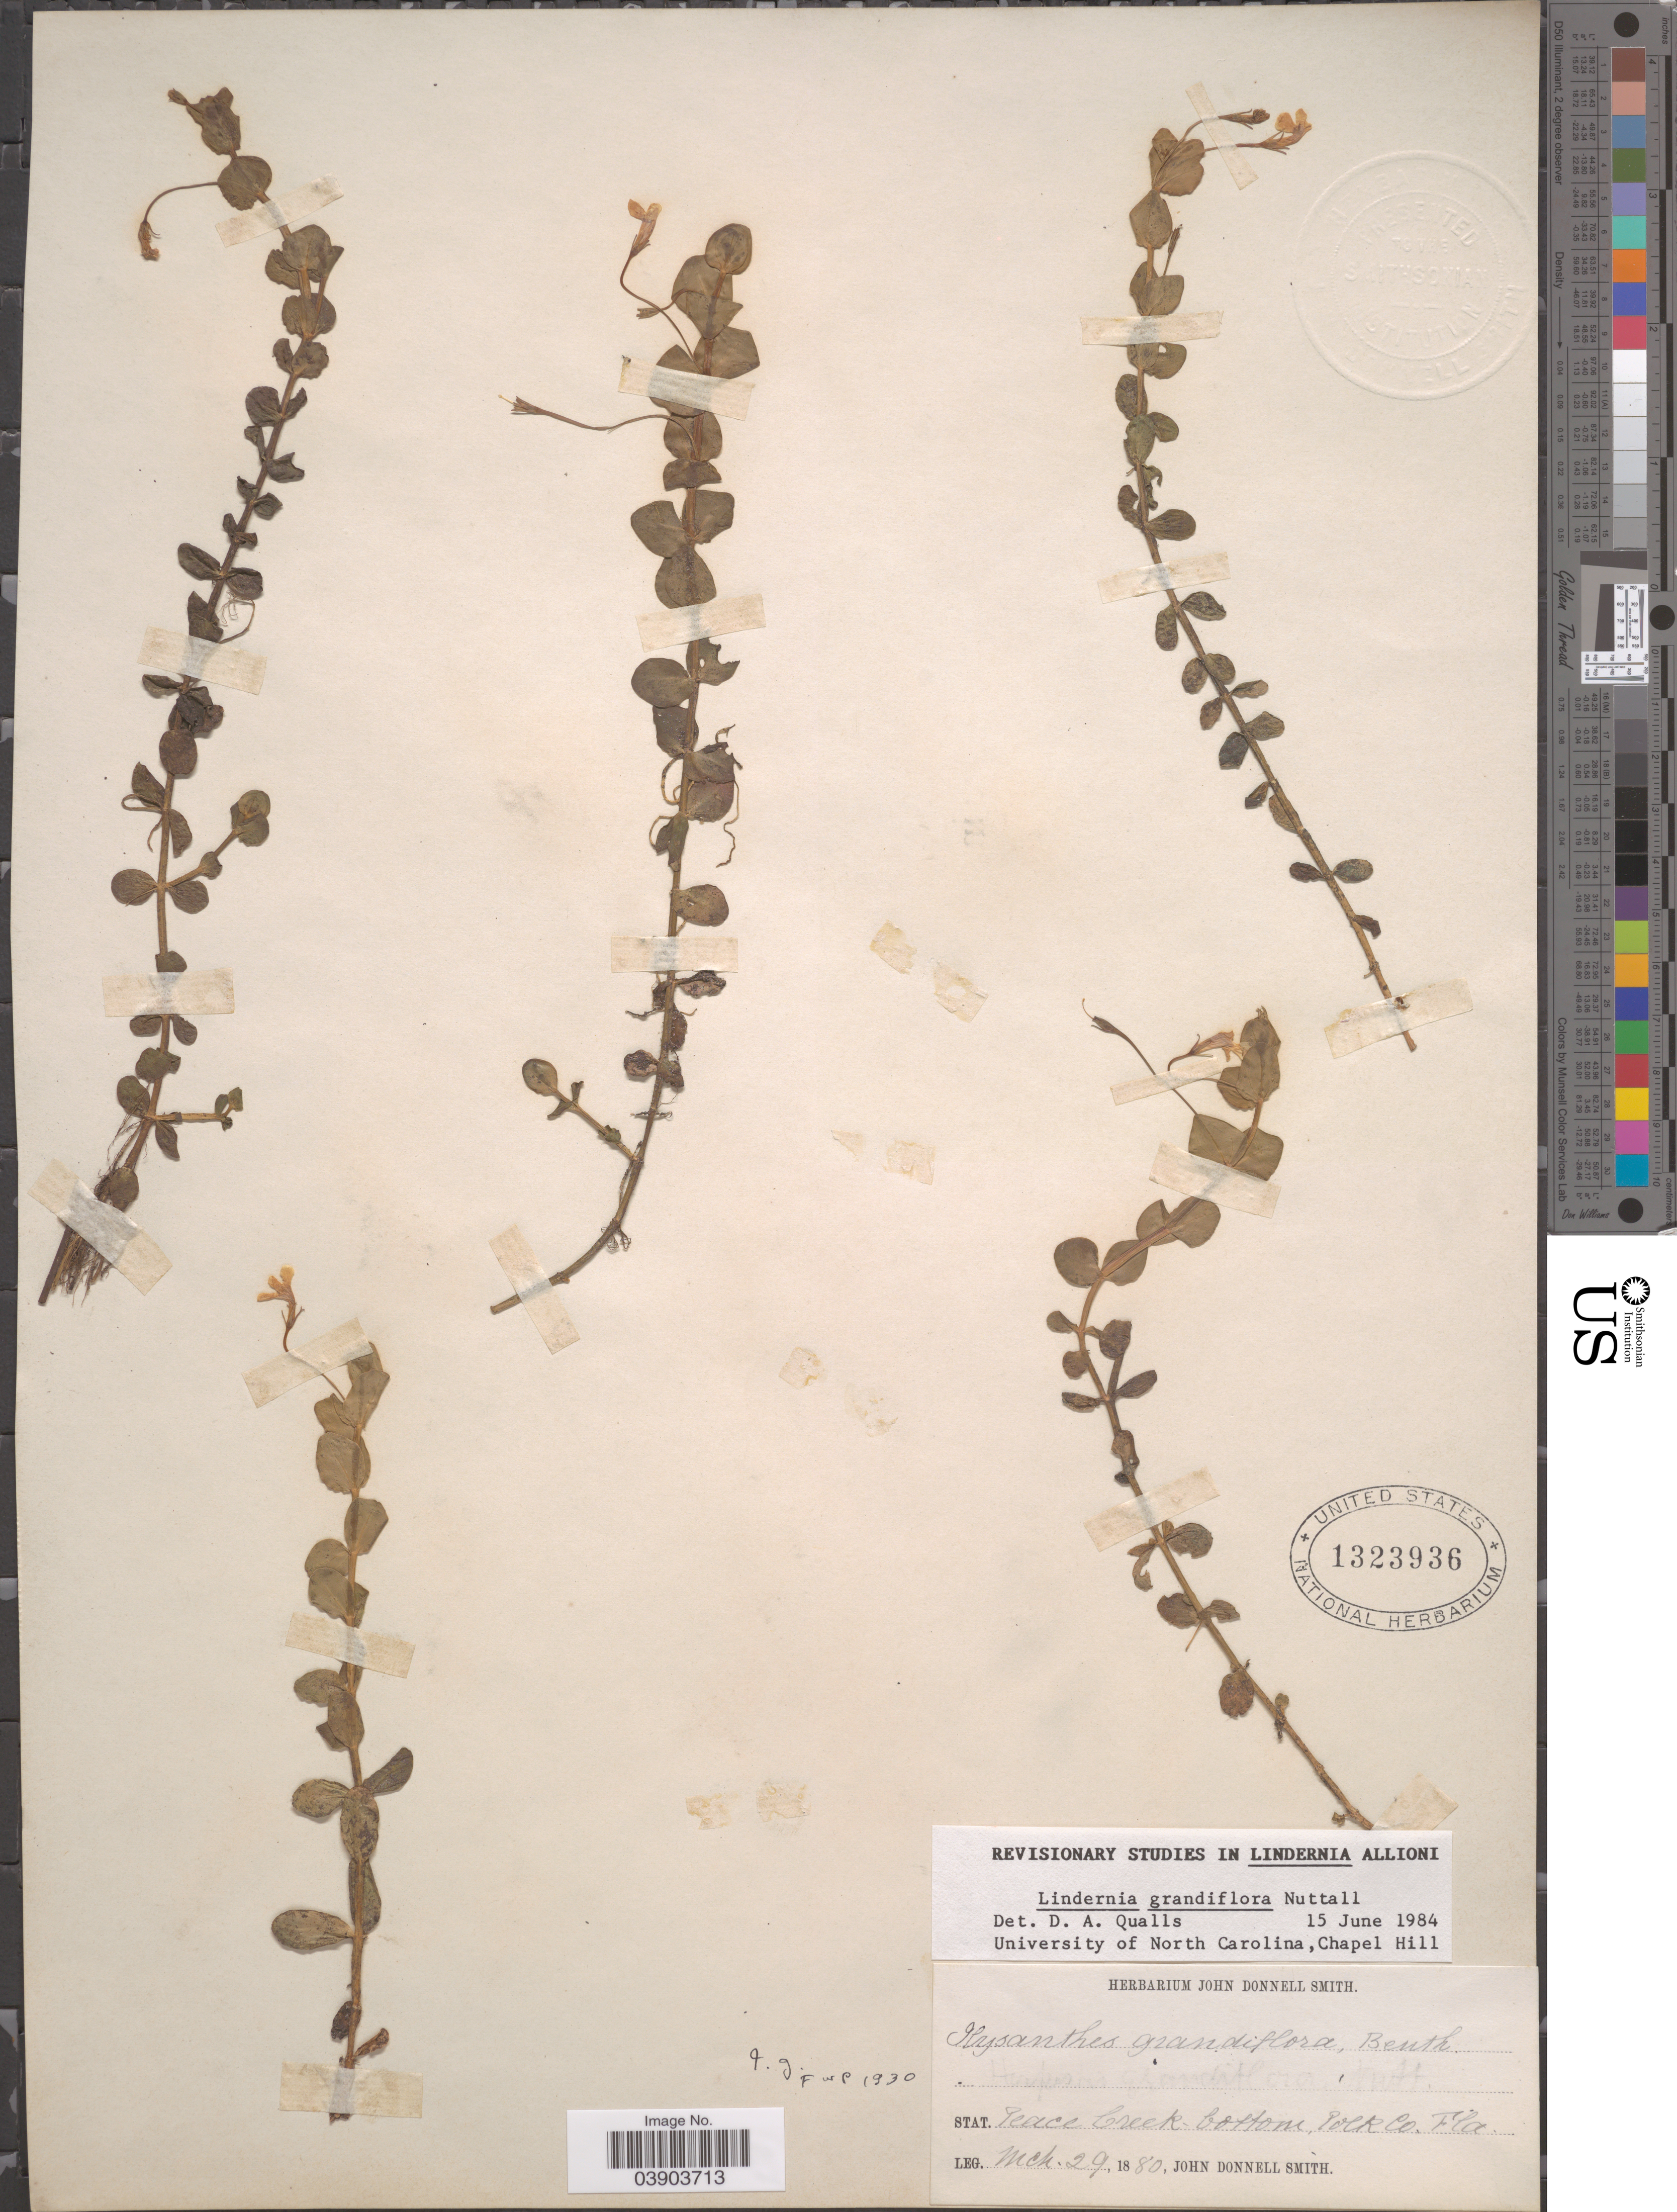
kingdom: Plantae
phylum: Tracheophyta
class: Magnoliopsida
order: Lamiales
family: Linderniaceae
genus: Lindernia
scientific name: Lindernia grandiflora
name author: Nutt.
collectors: J. Donnell Smith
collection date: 1880-03-29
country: United States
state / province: Florida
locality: Stat. Peace Creek- bottom. Polk Co.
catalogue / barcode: US 1323936